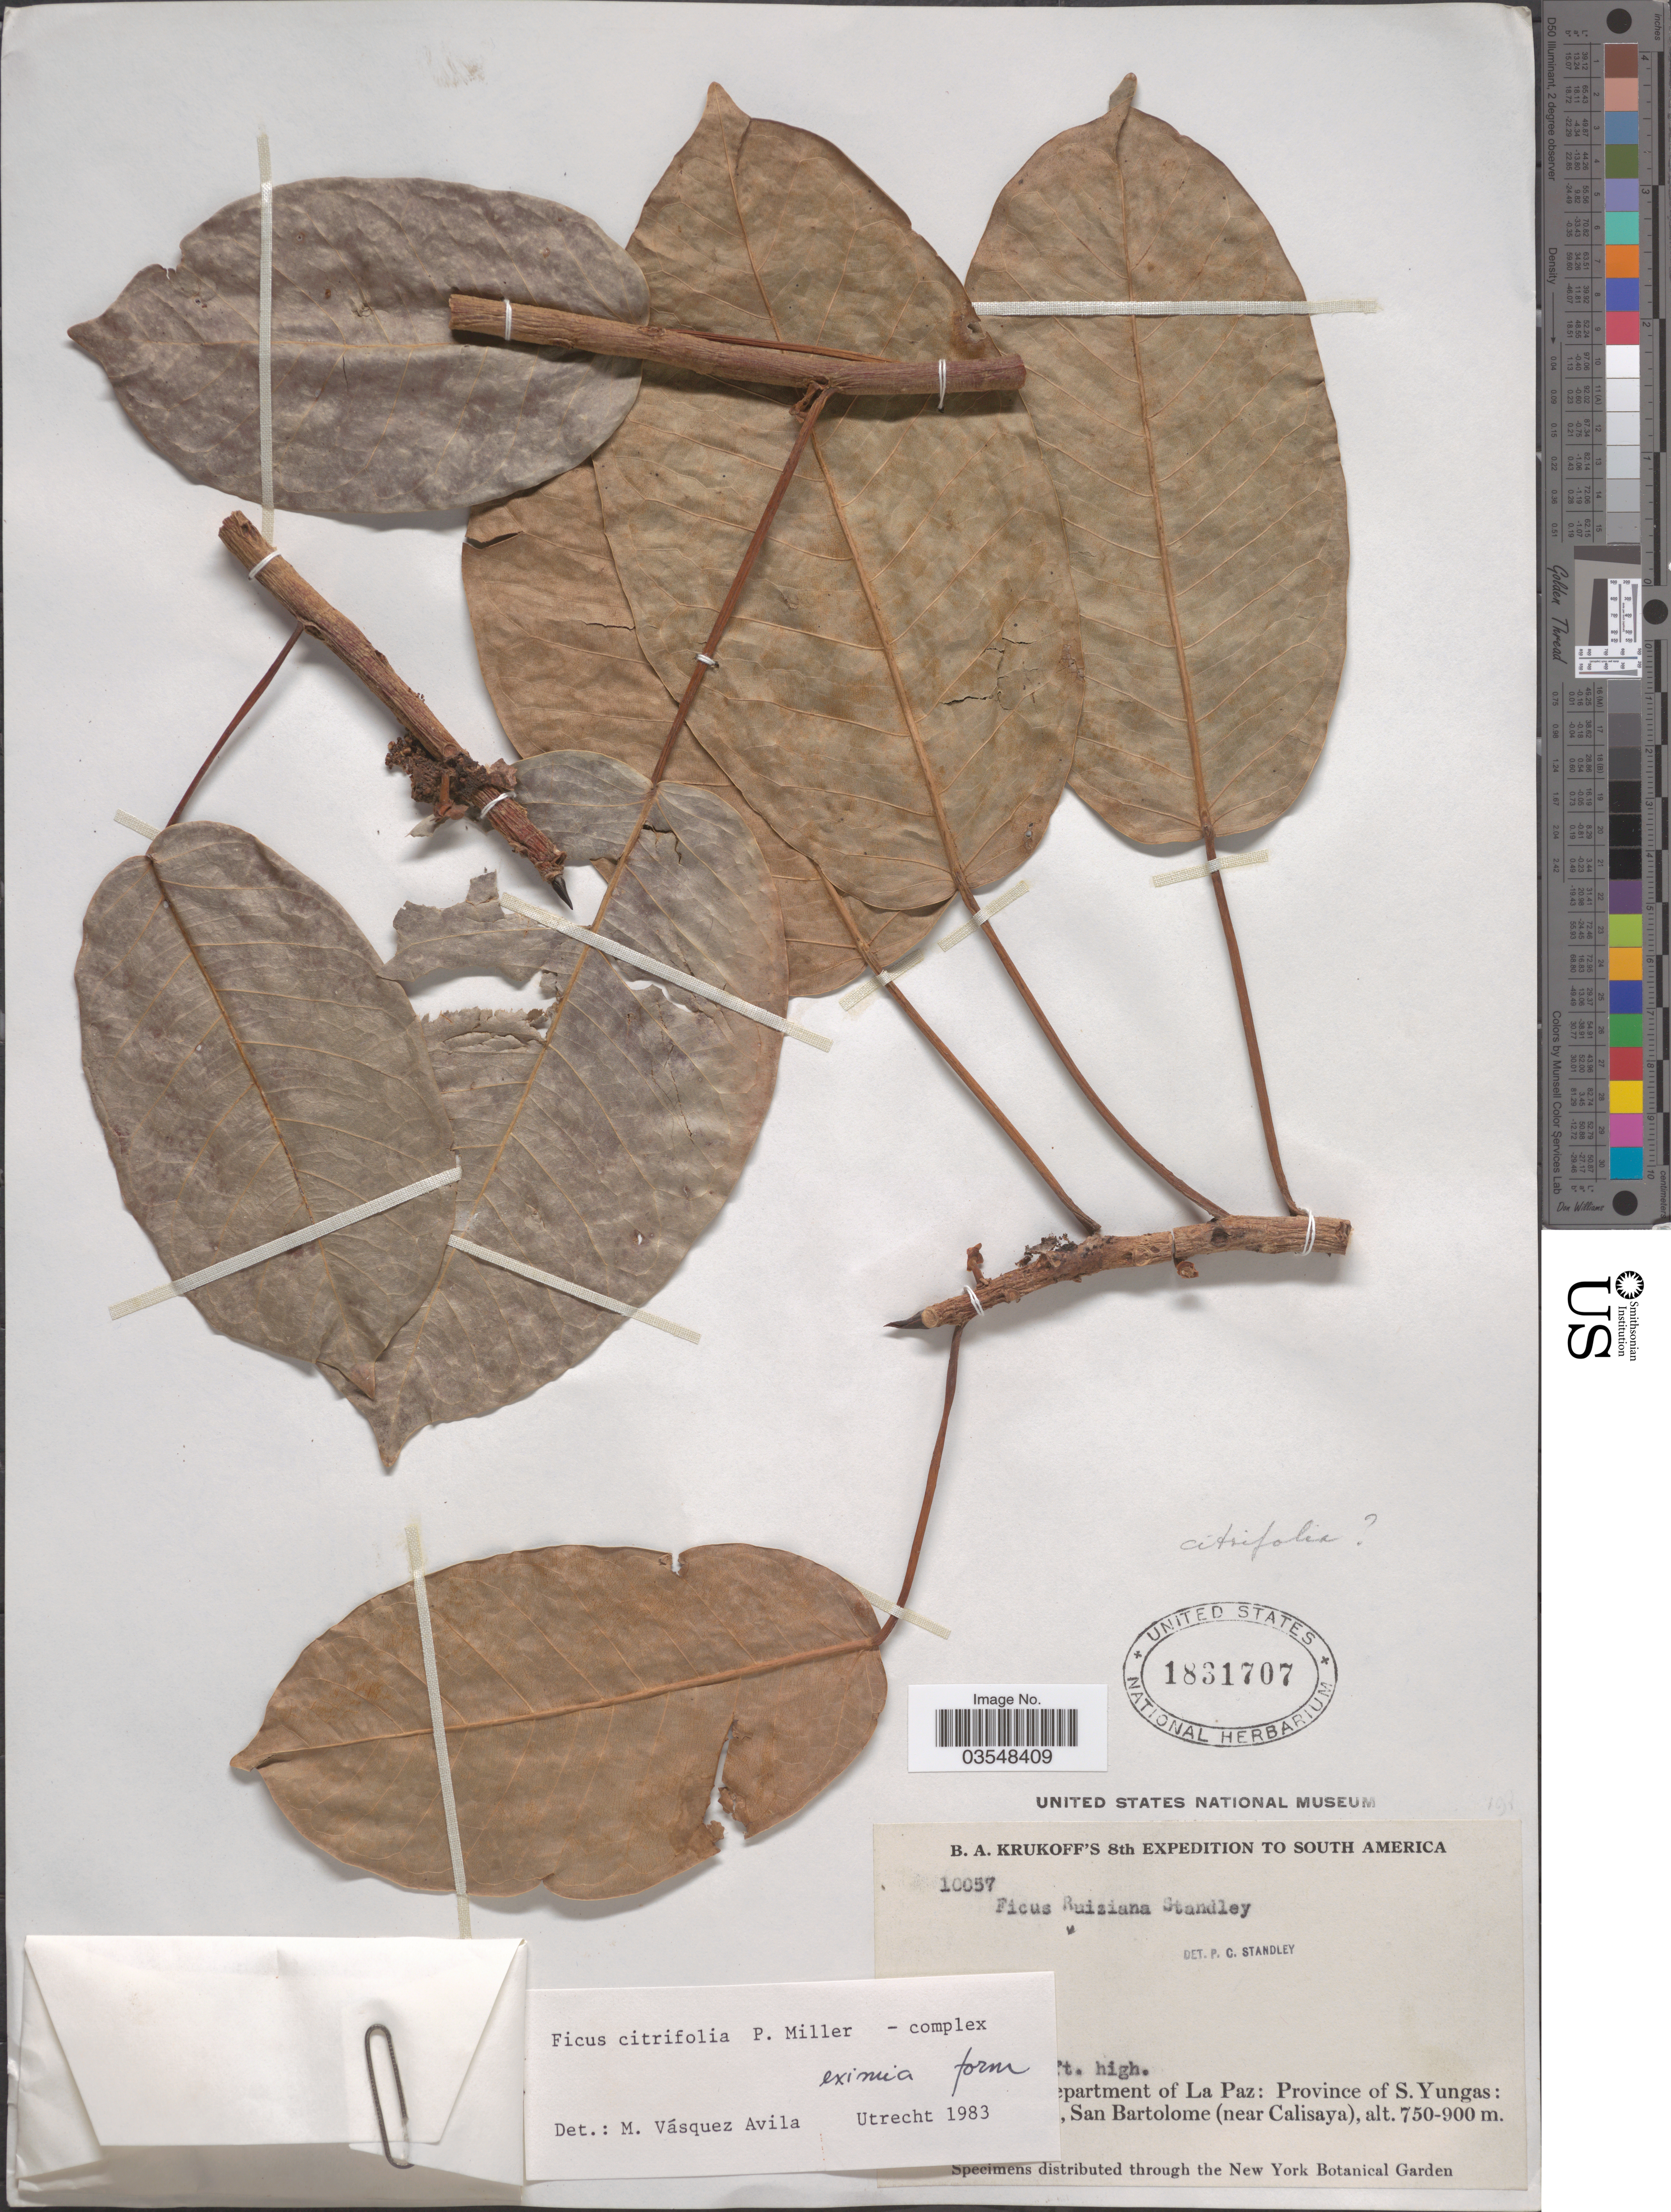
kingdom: Plantae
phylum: Tracheophyta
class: Magnoliopsida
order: Rosales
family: Moraceae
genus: Ficus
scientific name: Ficus eximia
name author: Schott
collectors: B. A. Krukoff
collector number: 10057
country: Bolivia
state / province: La Paz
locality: [illegible text] epartment of La Paz: Province of S. Yungas: [illegible text], San Bartolome (near Calisaya).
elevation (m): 750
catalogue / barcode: US 1831707